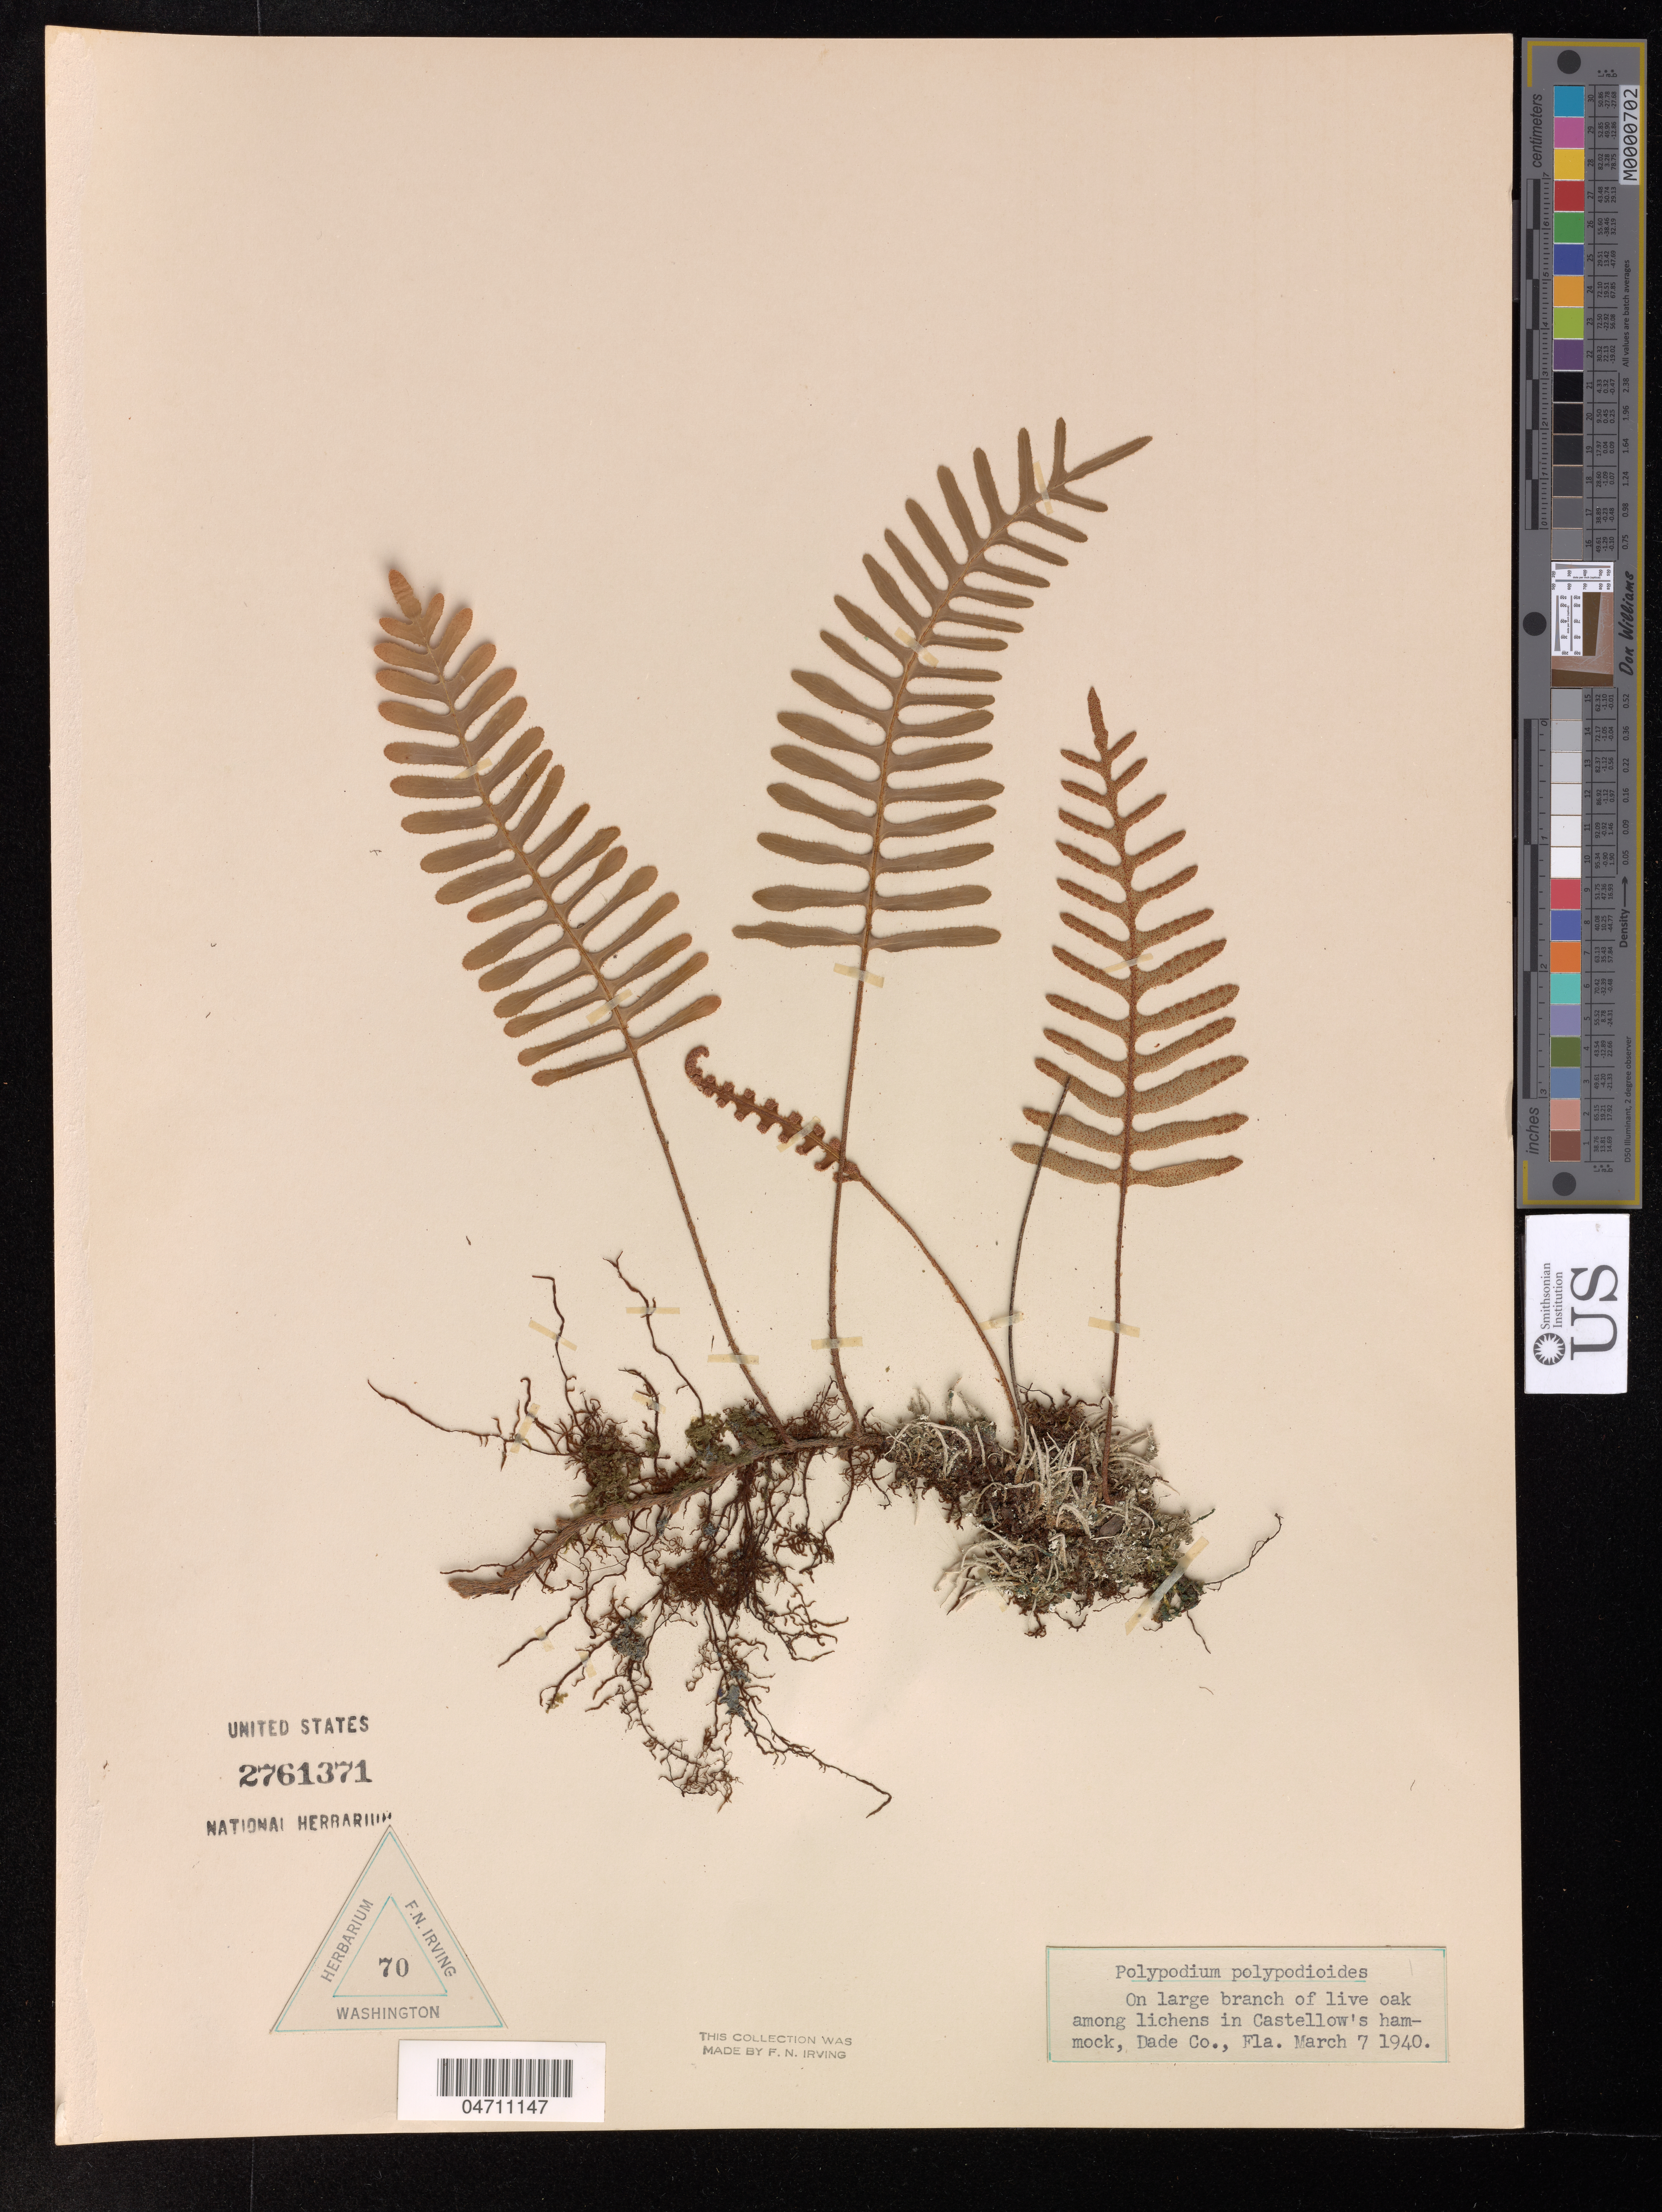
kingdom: Plantae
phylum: Tracheophyta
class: Polypodiopsida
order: Polypodiales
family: Polypodiaceae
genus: Polypodium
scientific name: Polypodium polypodioides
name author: (L.) Watt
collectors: F. Irving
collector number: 70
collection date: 1940-03-07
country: United States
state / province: Florida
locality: In Castellow's hammoch, Dade Co.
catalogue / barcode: US 2761371